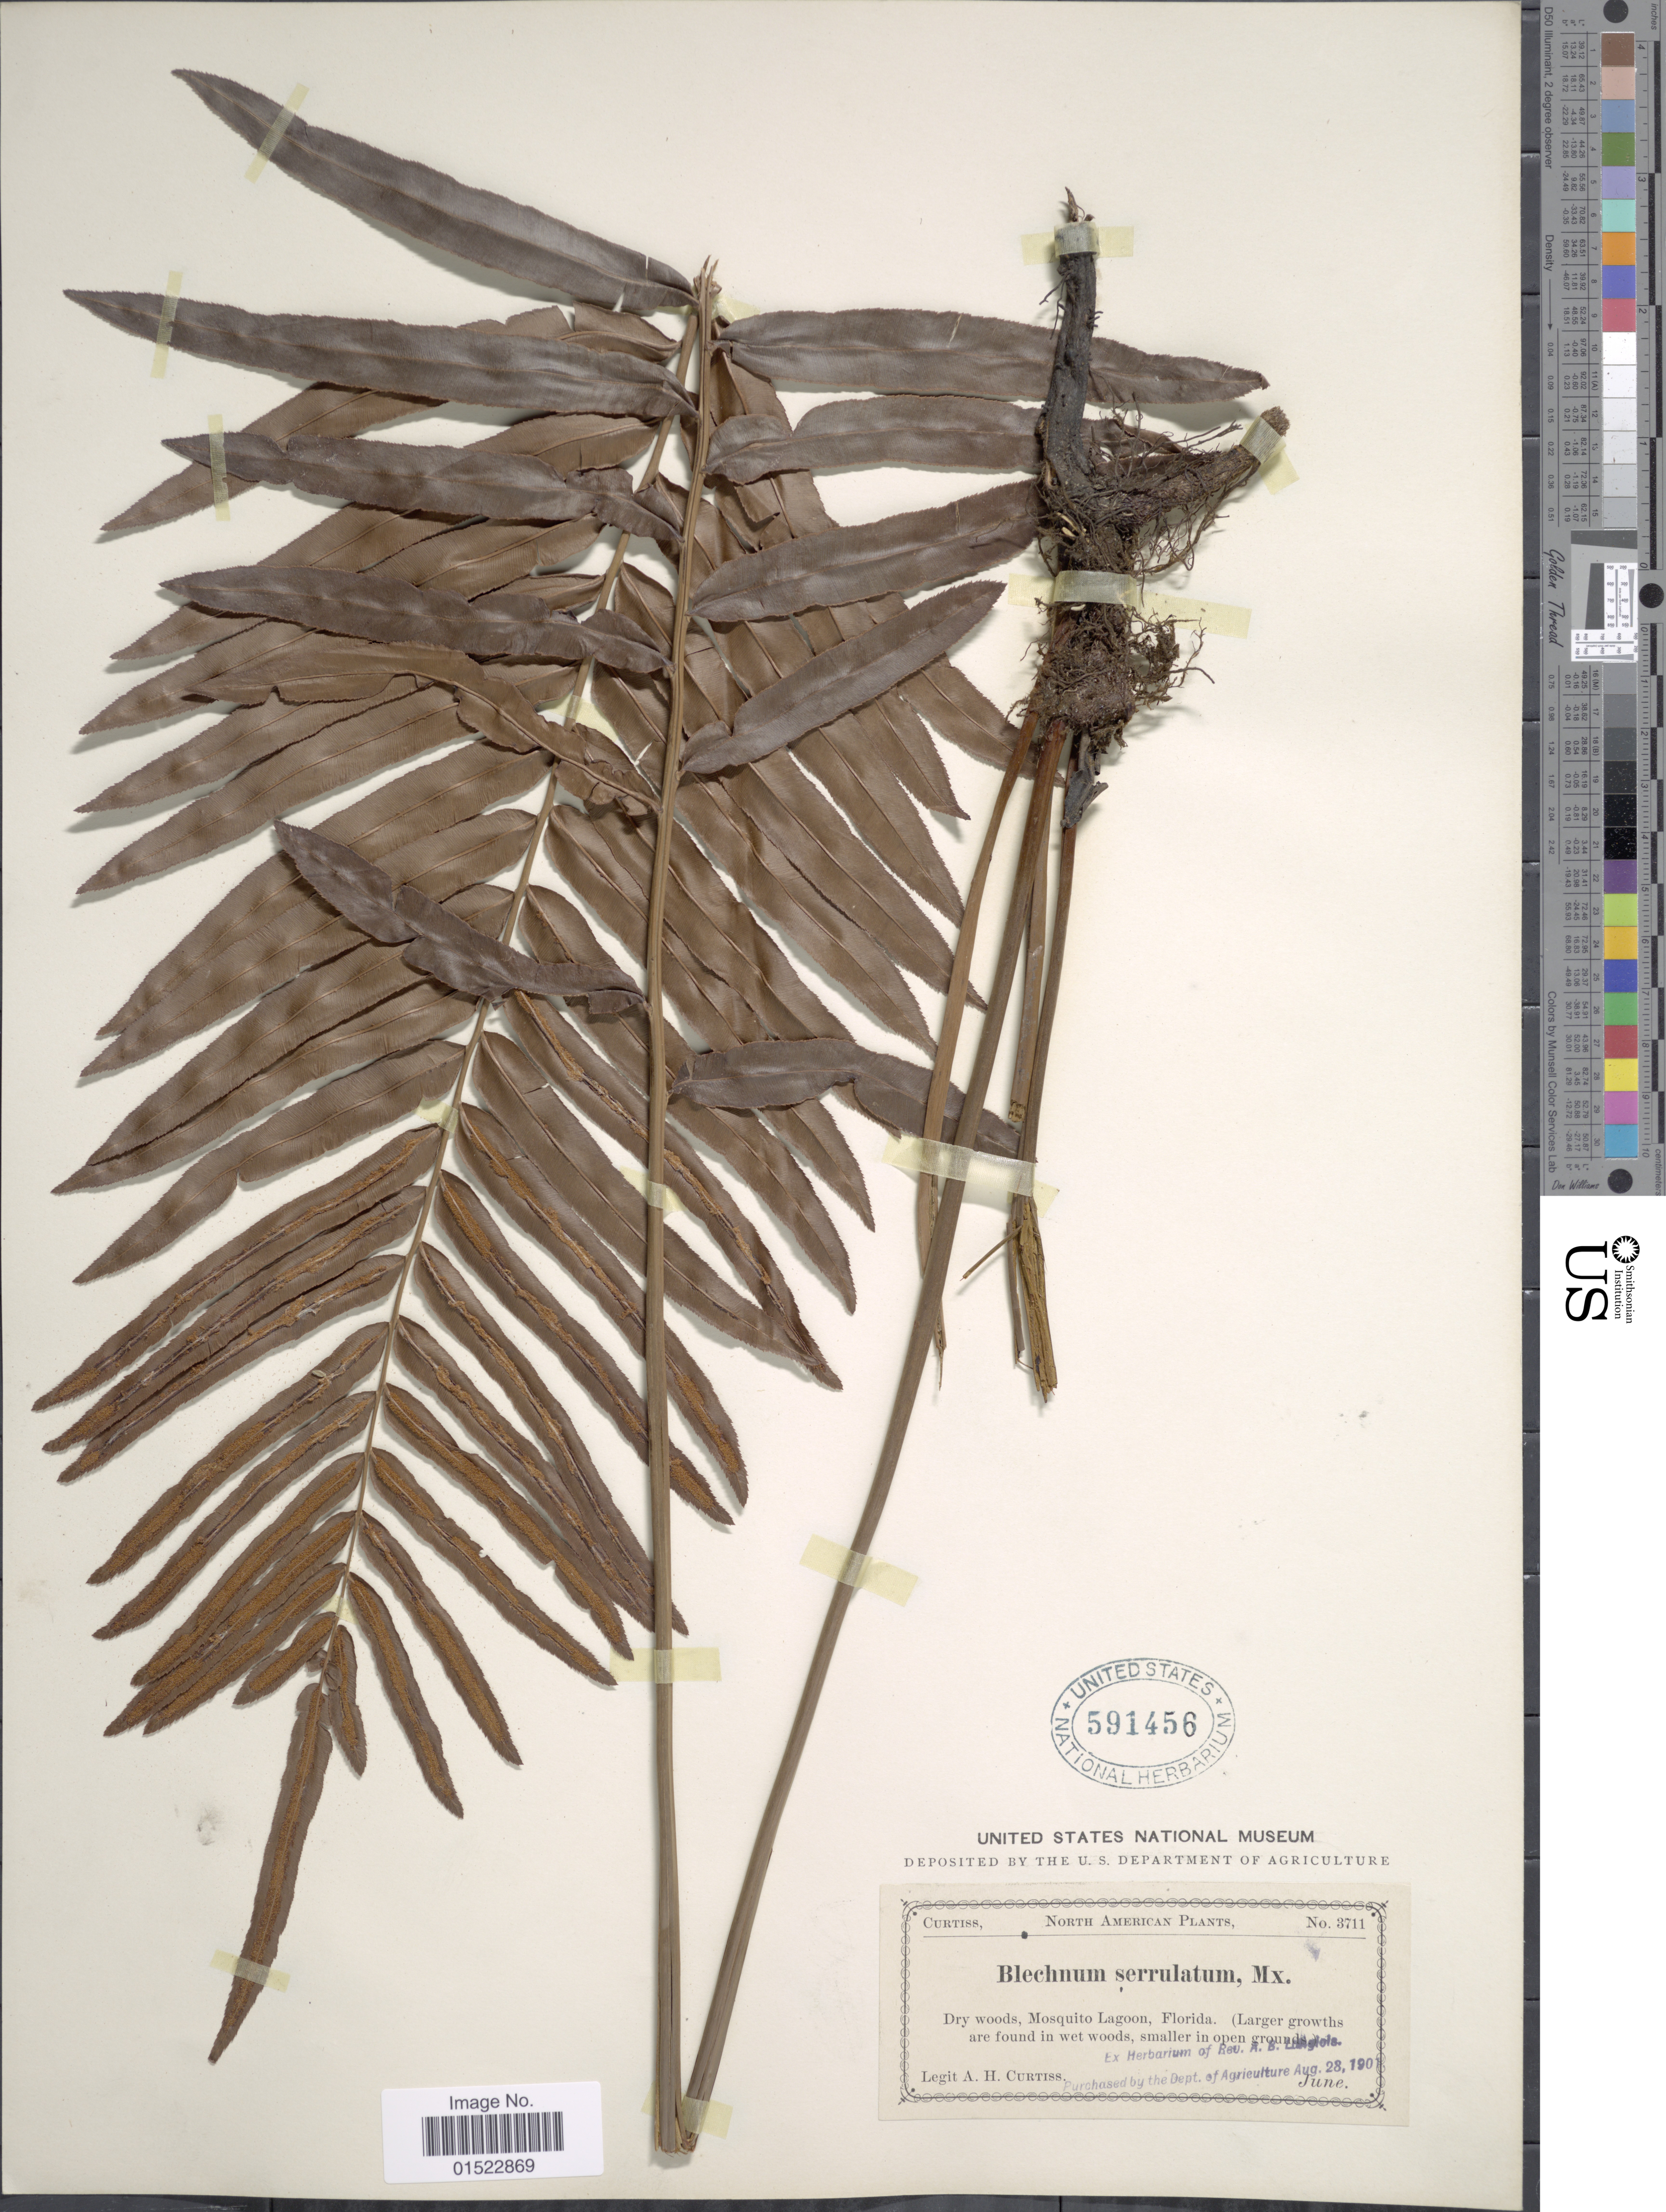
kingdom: Plantae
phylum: Tracheophyta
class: Polypodiopsida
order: Polypodiales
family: Blechnaceae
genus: Telmatoblechnum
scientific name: Telmatoblechnum serrulatum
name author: (Rich.) Perrie et al.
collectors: A. H. Curtiss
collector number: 3711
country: United States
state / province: Florida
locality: Dry woods, Mosquito Lagoon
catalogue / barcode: US 591456